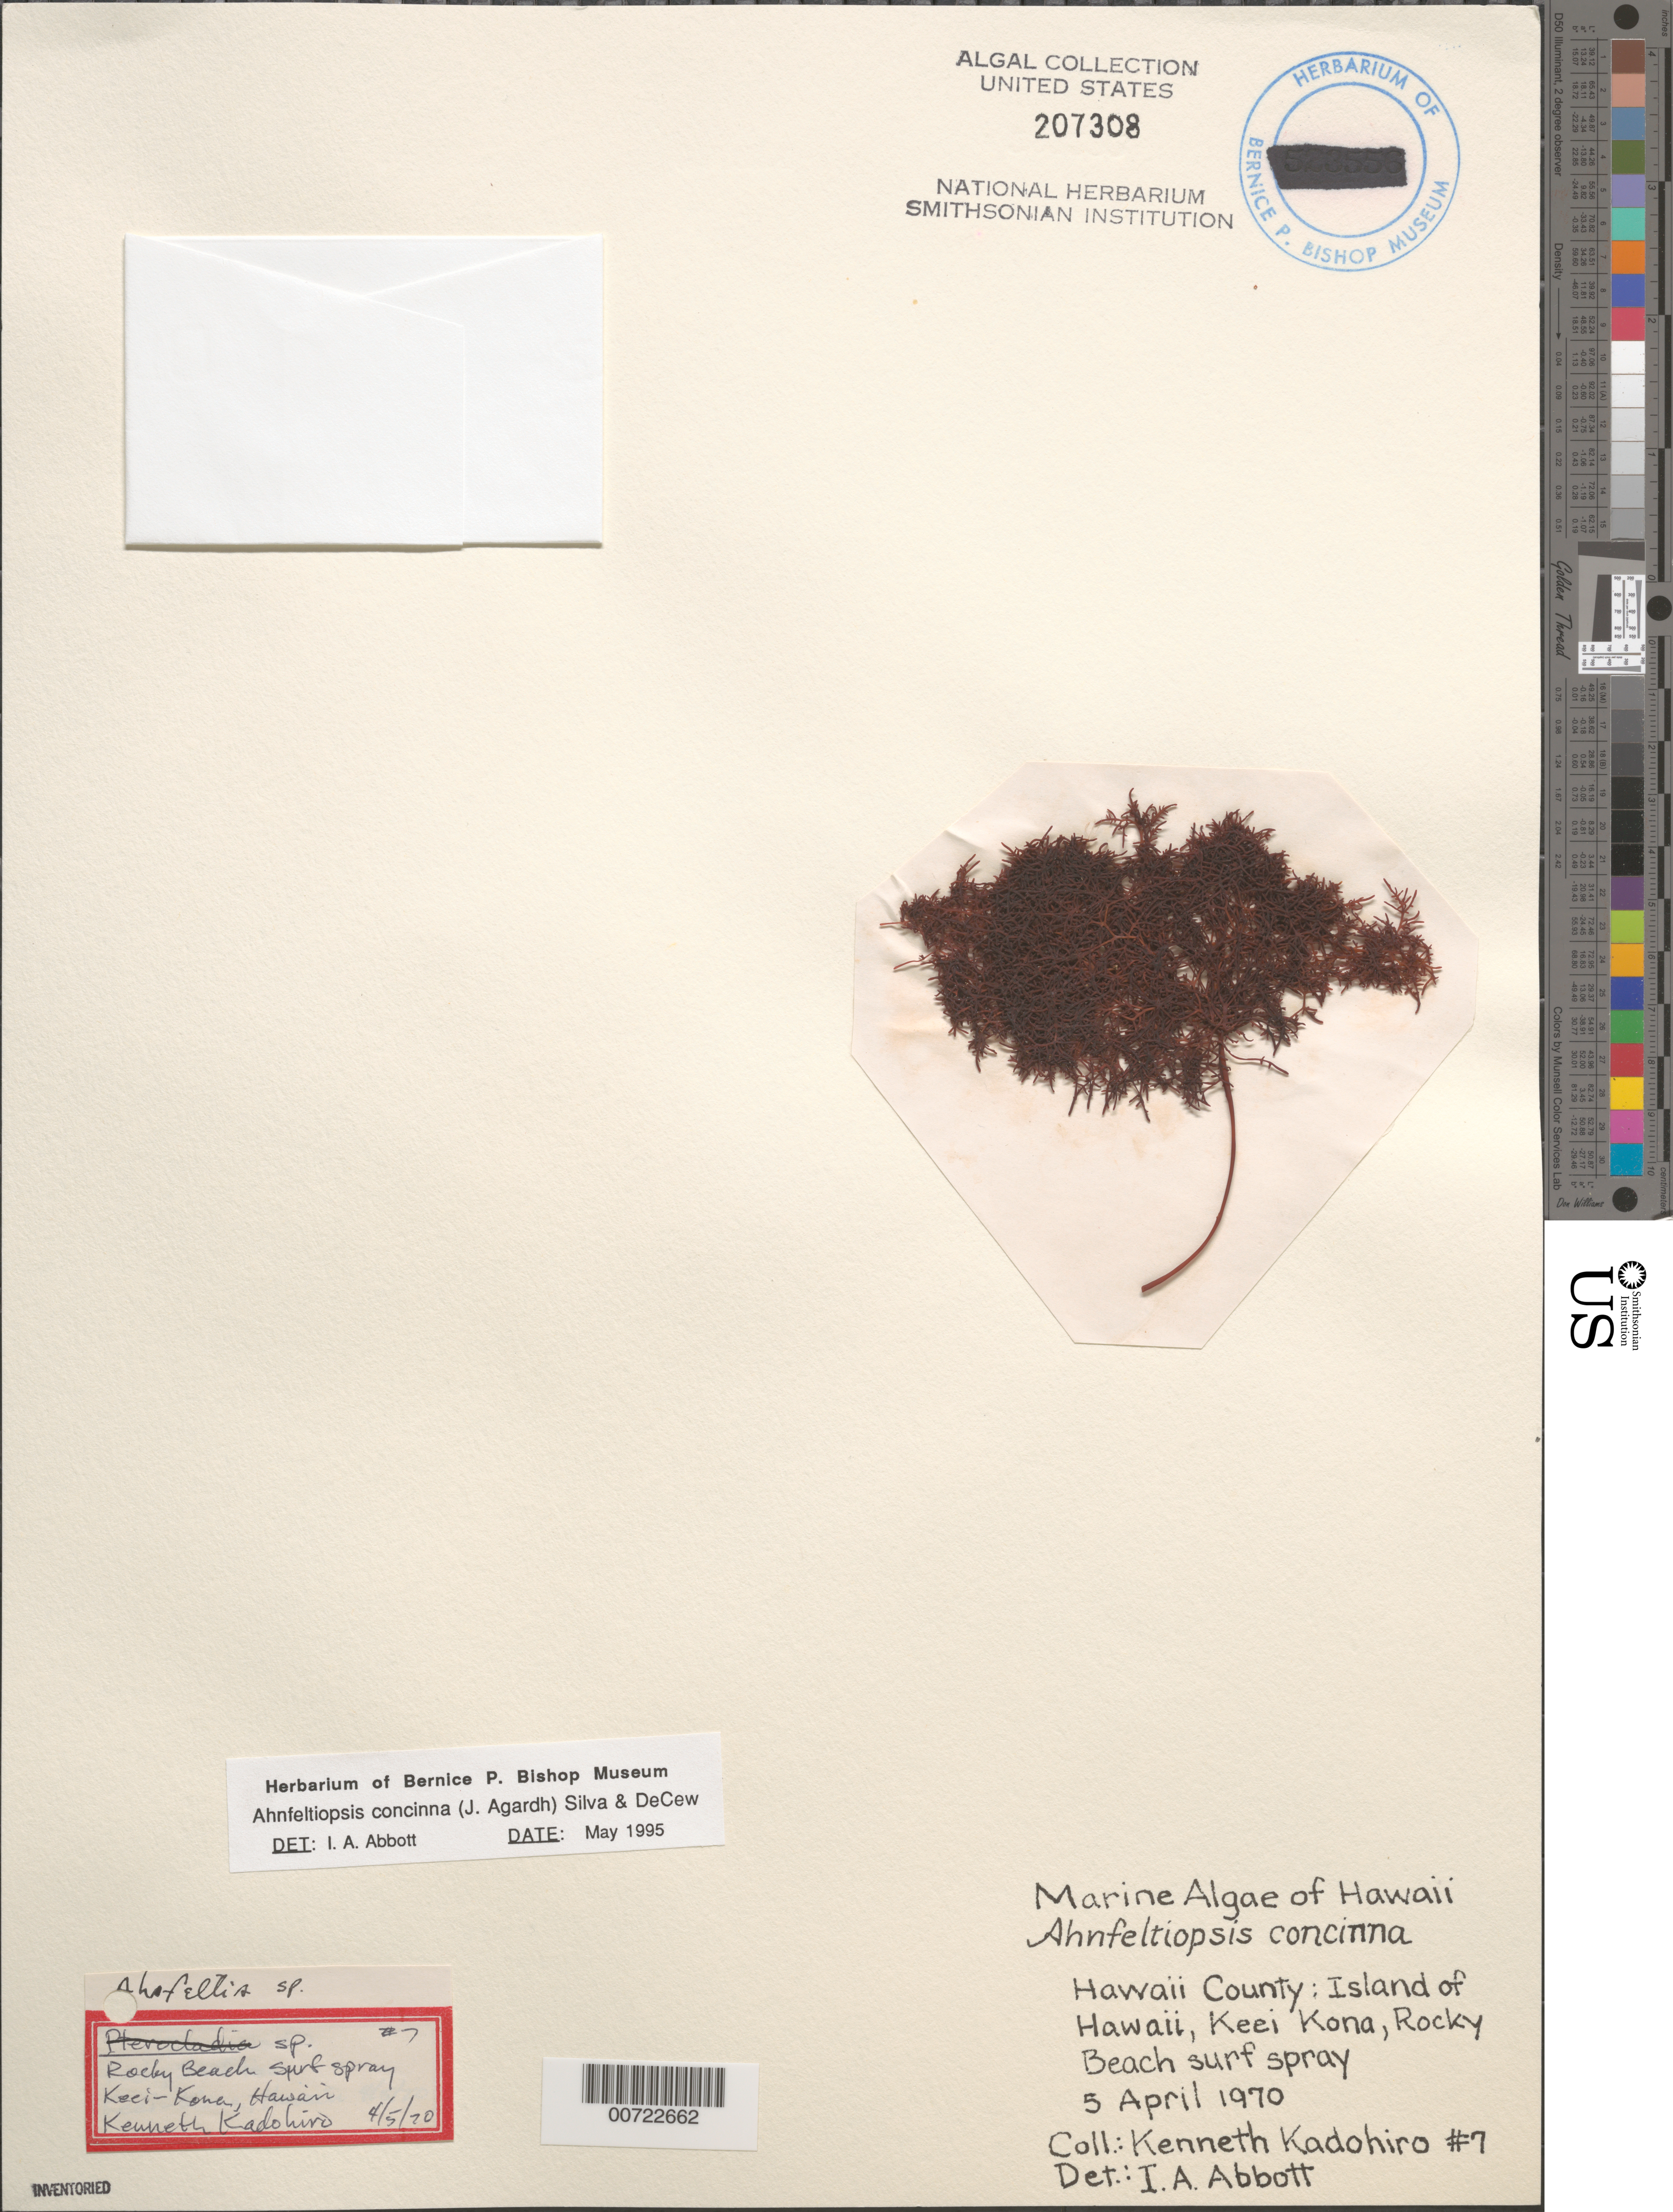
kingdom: Plantae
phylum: Rhodophyta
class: Florideophyceae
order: Gigartinales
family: Phyllophoraceae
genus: Gymnogongrus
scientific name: Gymnogongrus durvillei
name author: (Bory) M.S.Calderon & S.M. Boo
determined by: Algae name updating Project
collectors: K. Kadohiro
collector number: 7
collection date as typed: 05 Apr 1970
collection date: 1970-04-05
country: United States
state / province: Hawaii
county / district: Hawaii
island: Hawaii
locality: Keei Kona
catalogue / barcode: US 207308